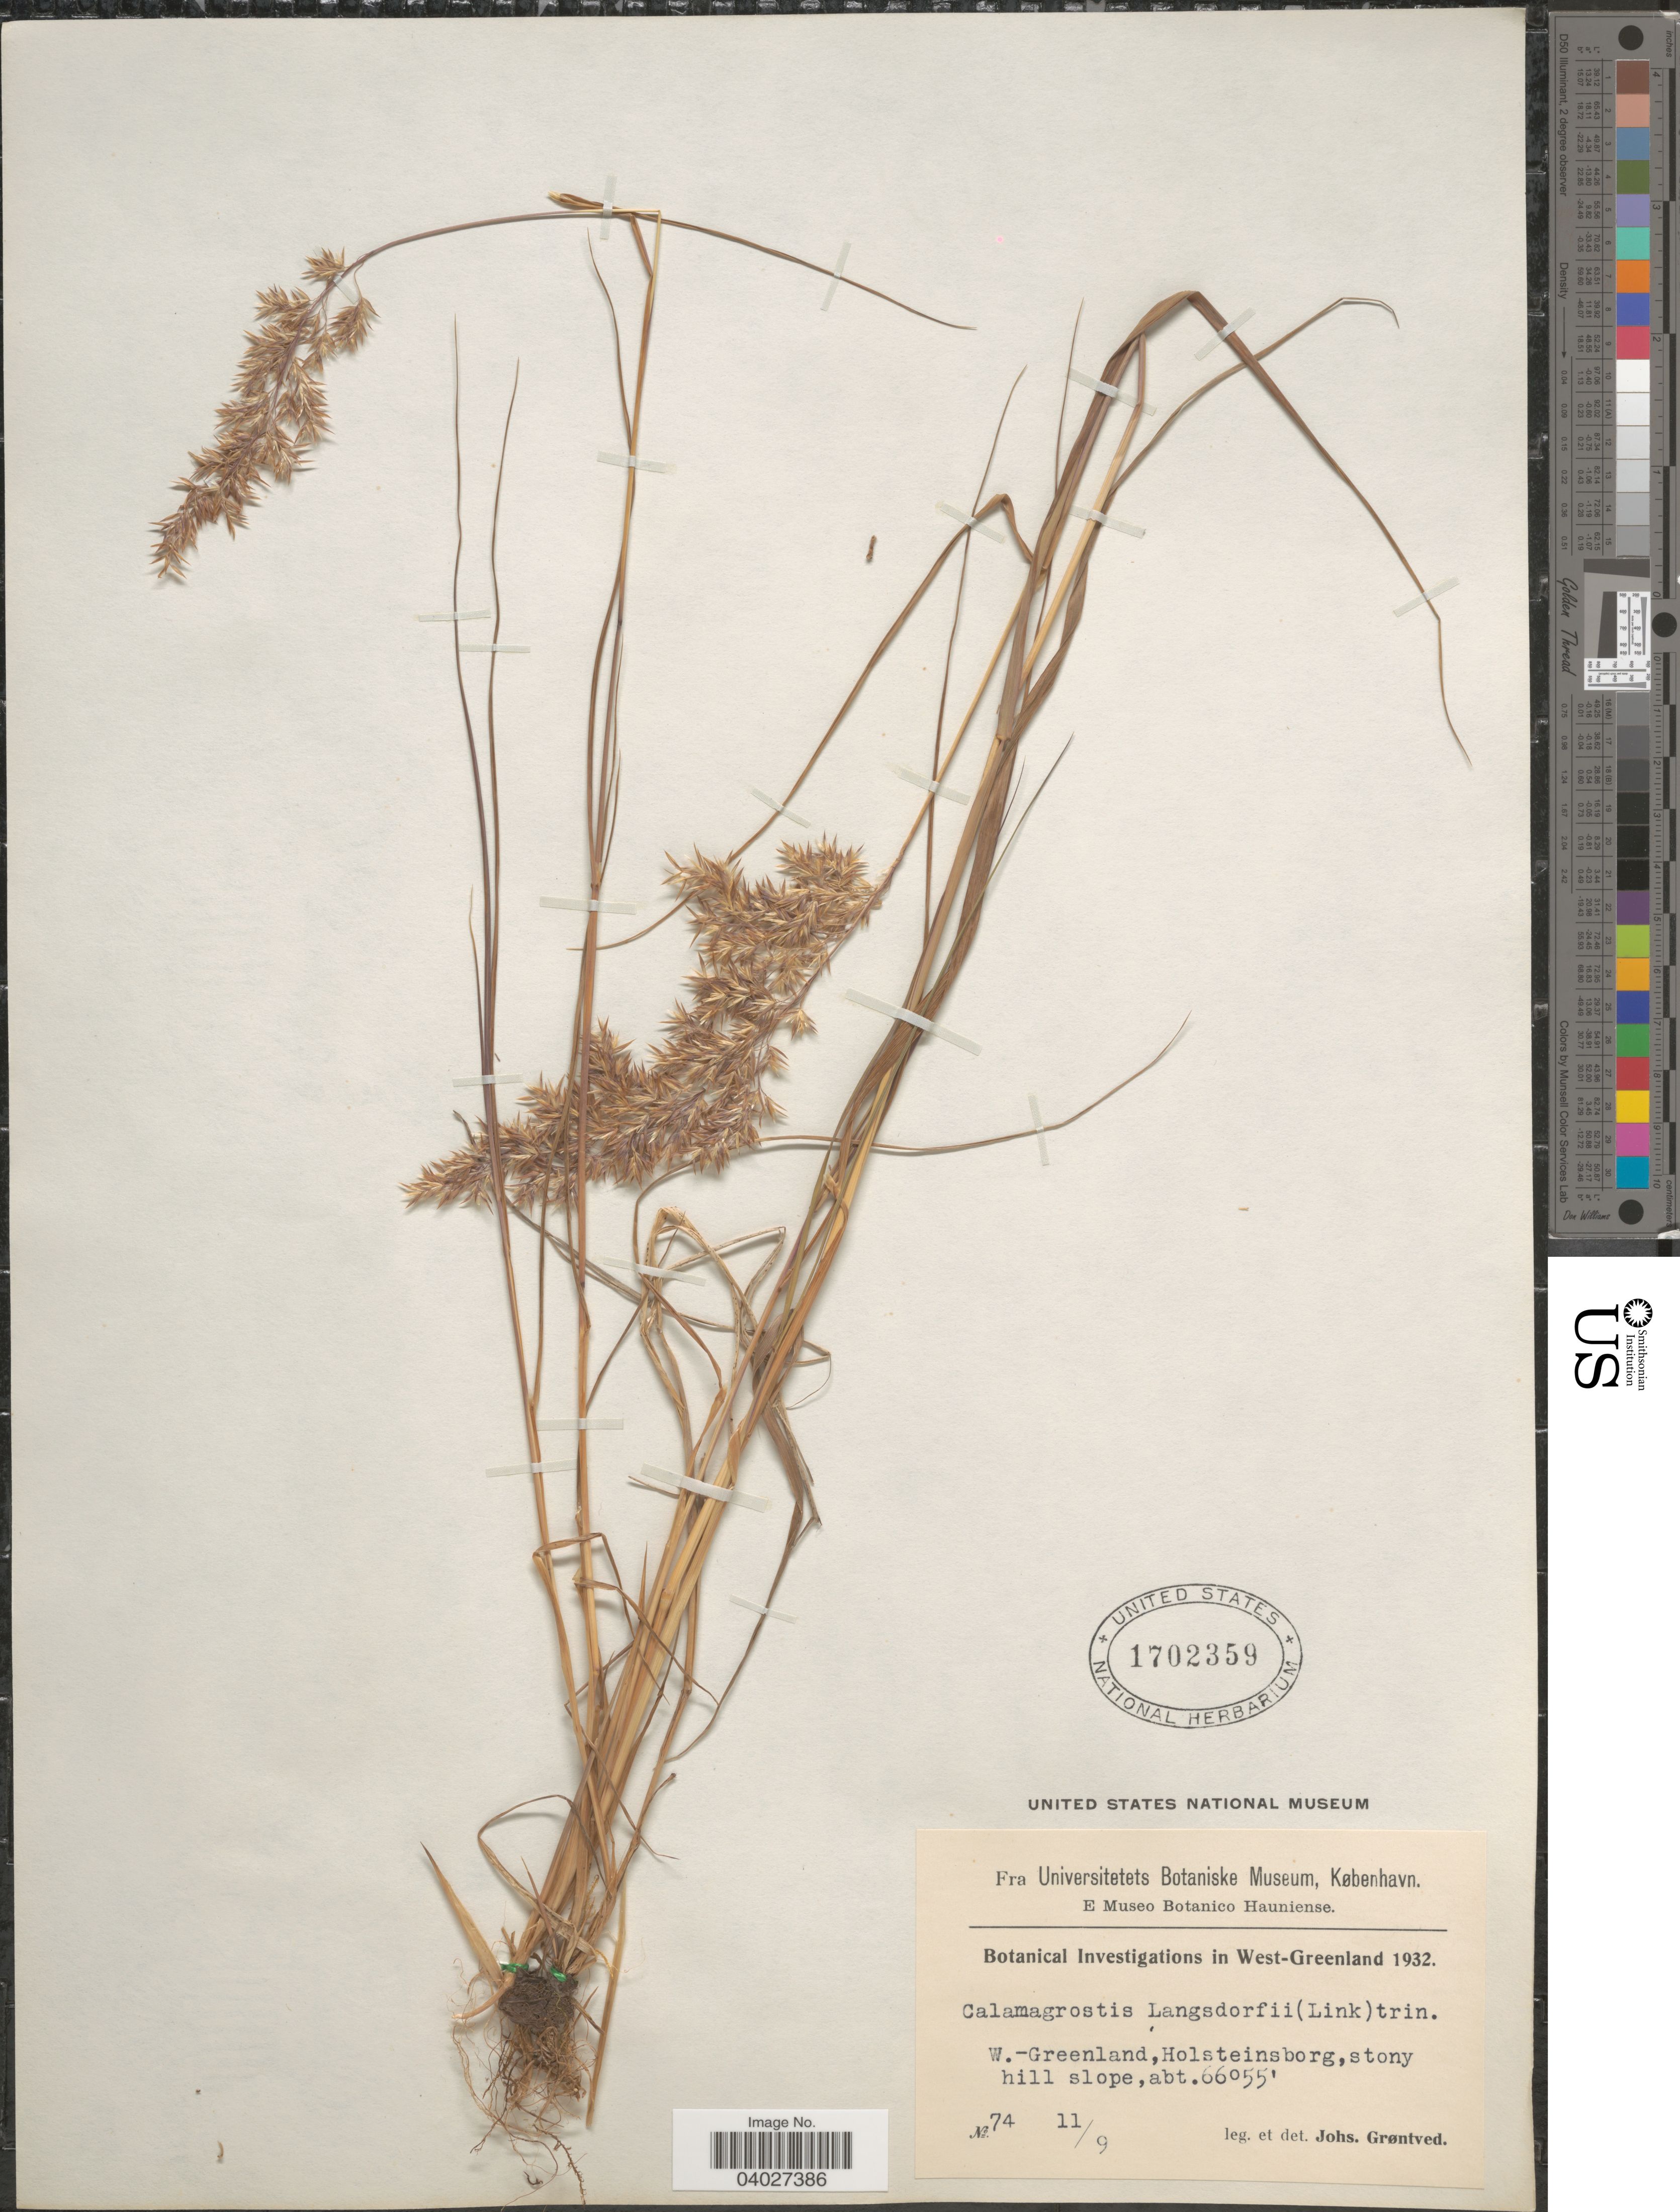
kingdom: Plantae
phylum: Tracheophyta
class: Liliopsida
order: Poales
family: Poaceae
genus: Calamagrostis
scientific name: Calamagrostis canadensis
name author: (Michx.) P. Beauv.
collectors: J. Grøntved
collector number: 74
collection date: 1932-09-11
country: Greenland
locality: West-Greenland. W.-Greenland, Holsteinsborg, stony hill slope.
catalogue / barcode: US 1702359